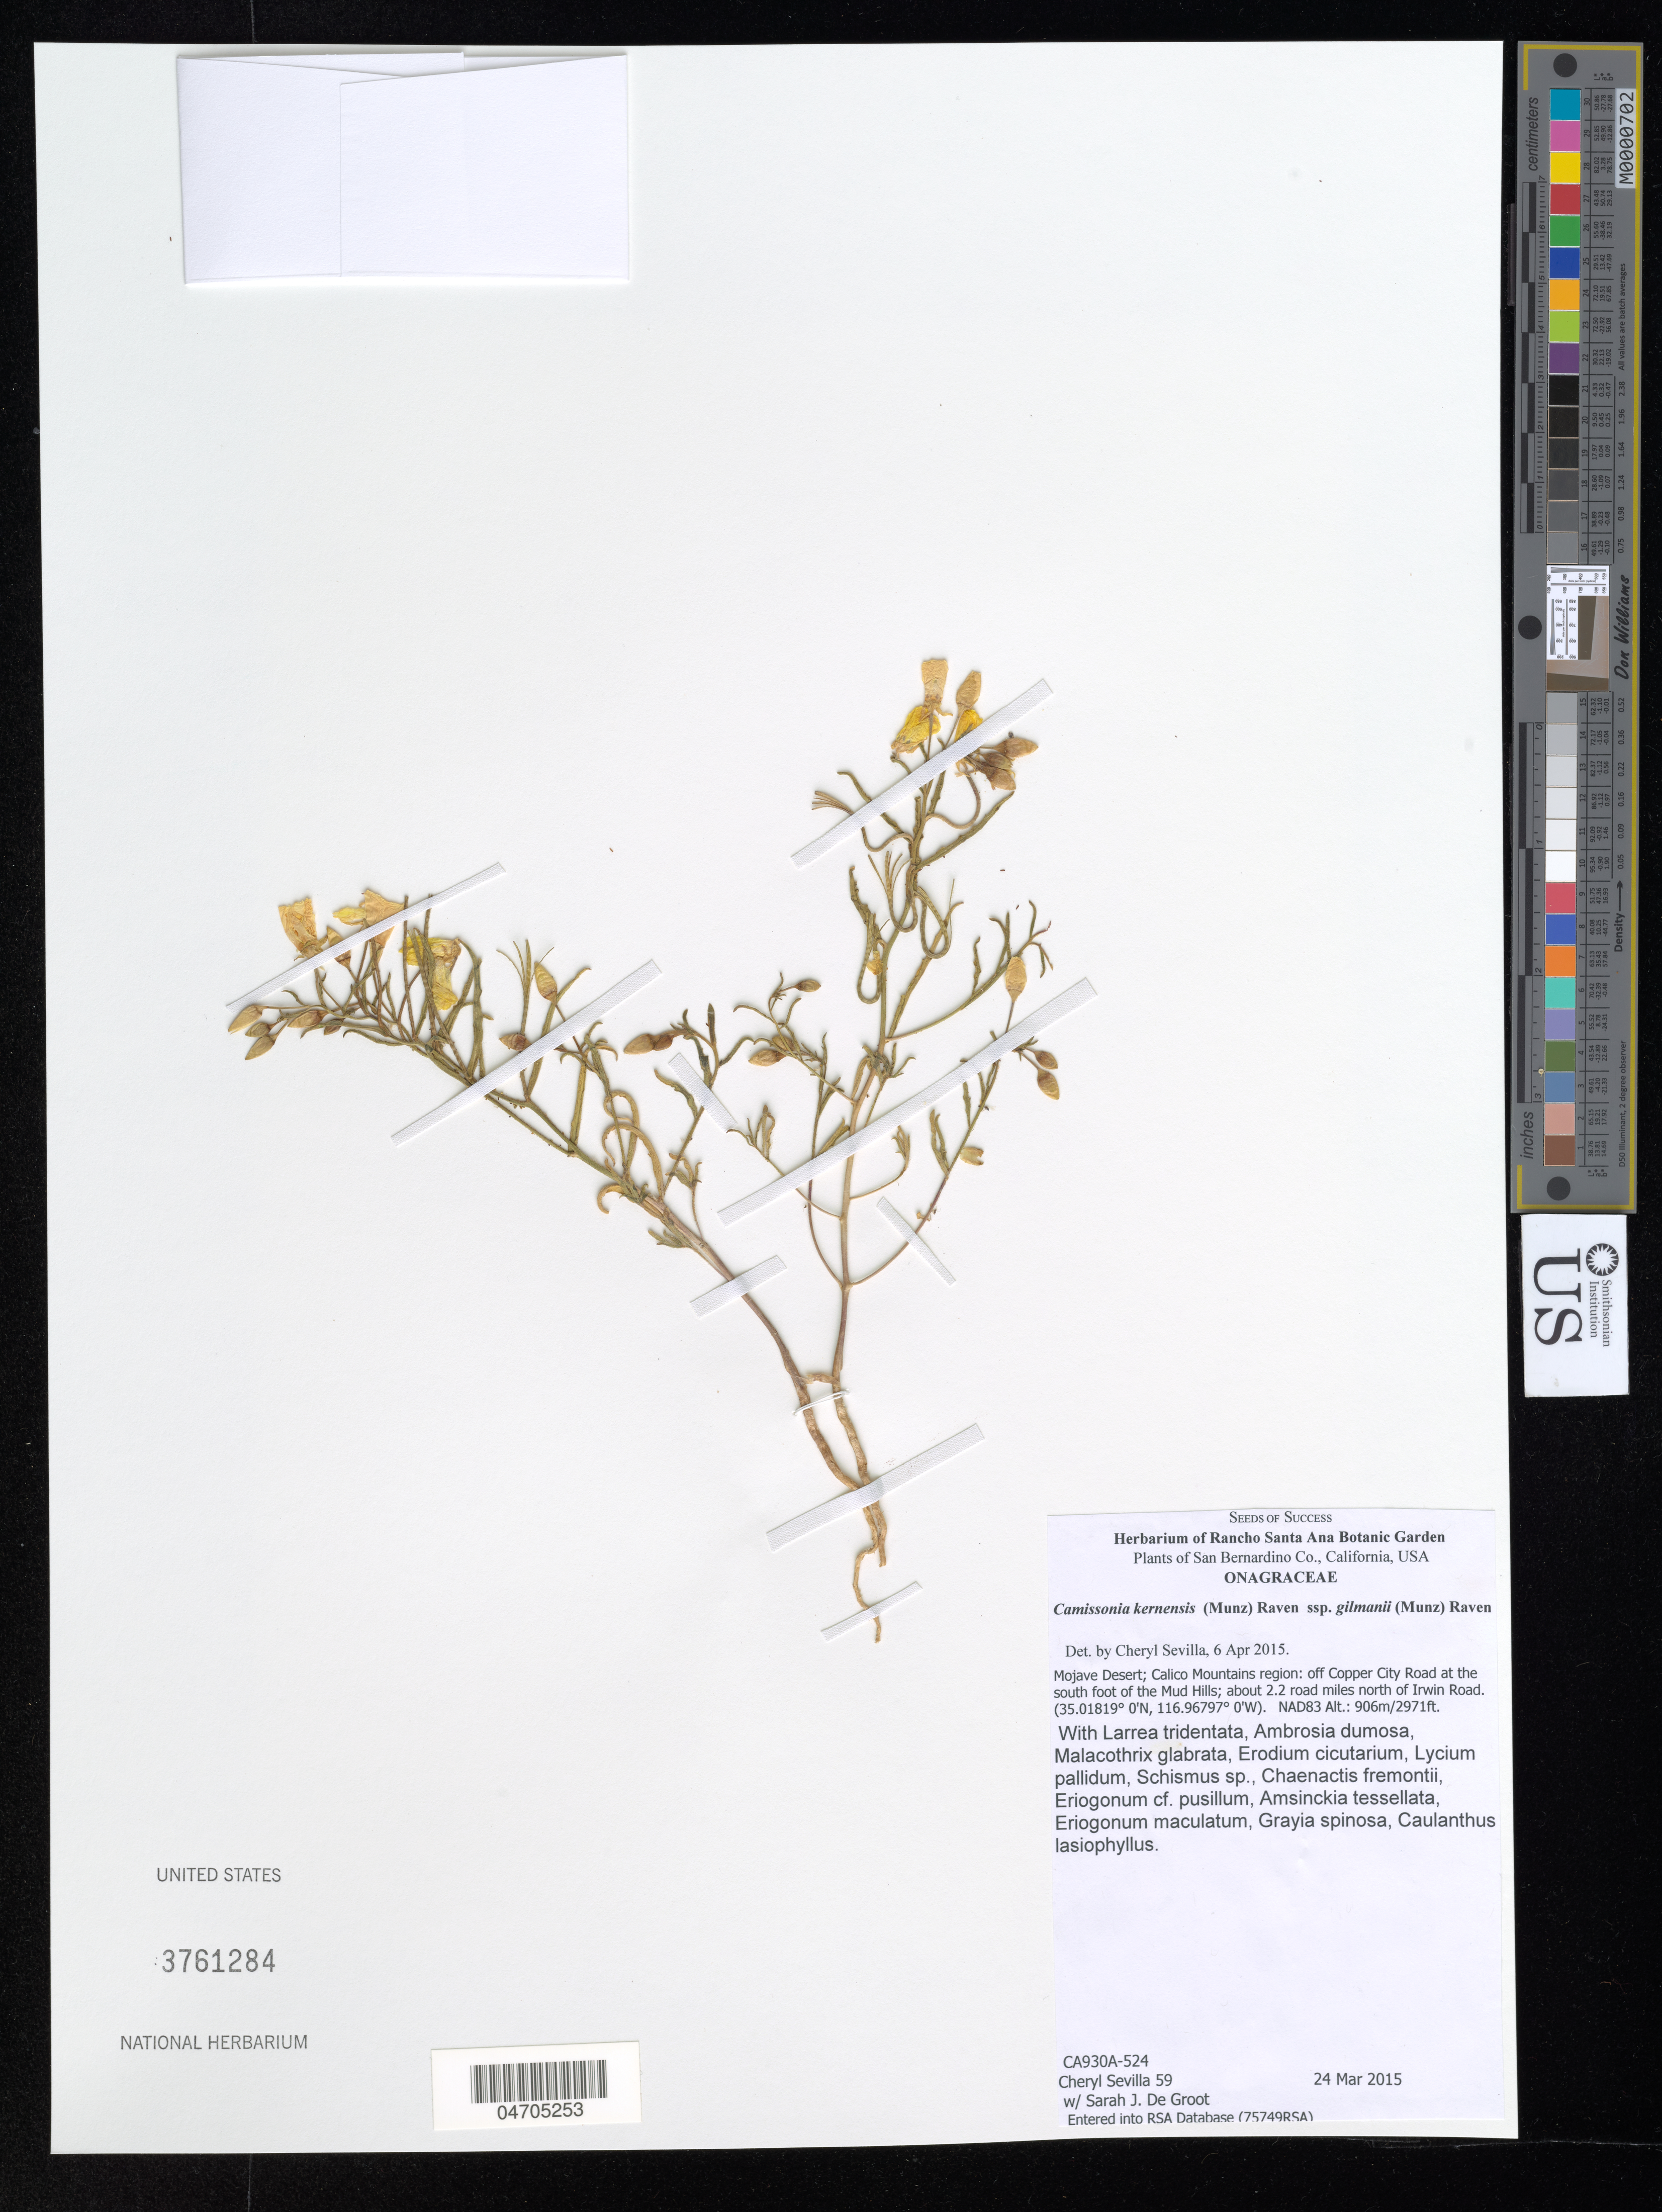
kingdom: Plantae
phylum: Tracheophyta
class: Magnoliopsida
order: Myrtales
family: Onagraceae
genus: Camissonia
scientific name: Camissonia kernensis subsp. gilmanii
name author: (Munz) P.H. Raven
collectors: C. Sevilla & S. De Groot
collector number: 59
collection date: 2015-03-24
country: United States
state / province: California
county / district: San Bernardino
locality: San Bernardino Co. Mojave Desert; Calico Mountains region: off Copper City Road at the south foot of the Mud Hills; about 2.2 road miles north of Irwin Road.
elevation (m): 906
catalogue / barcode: US 3761284